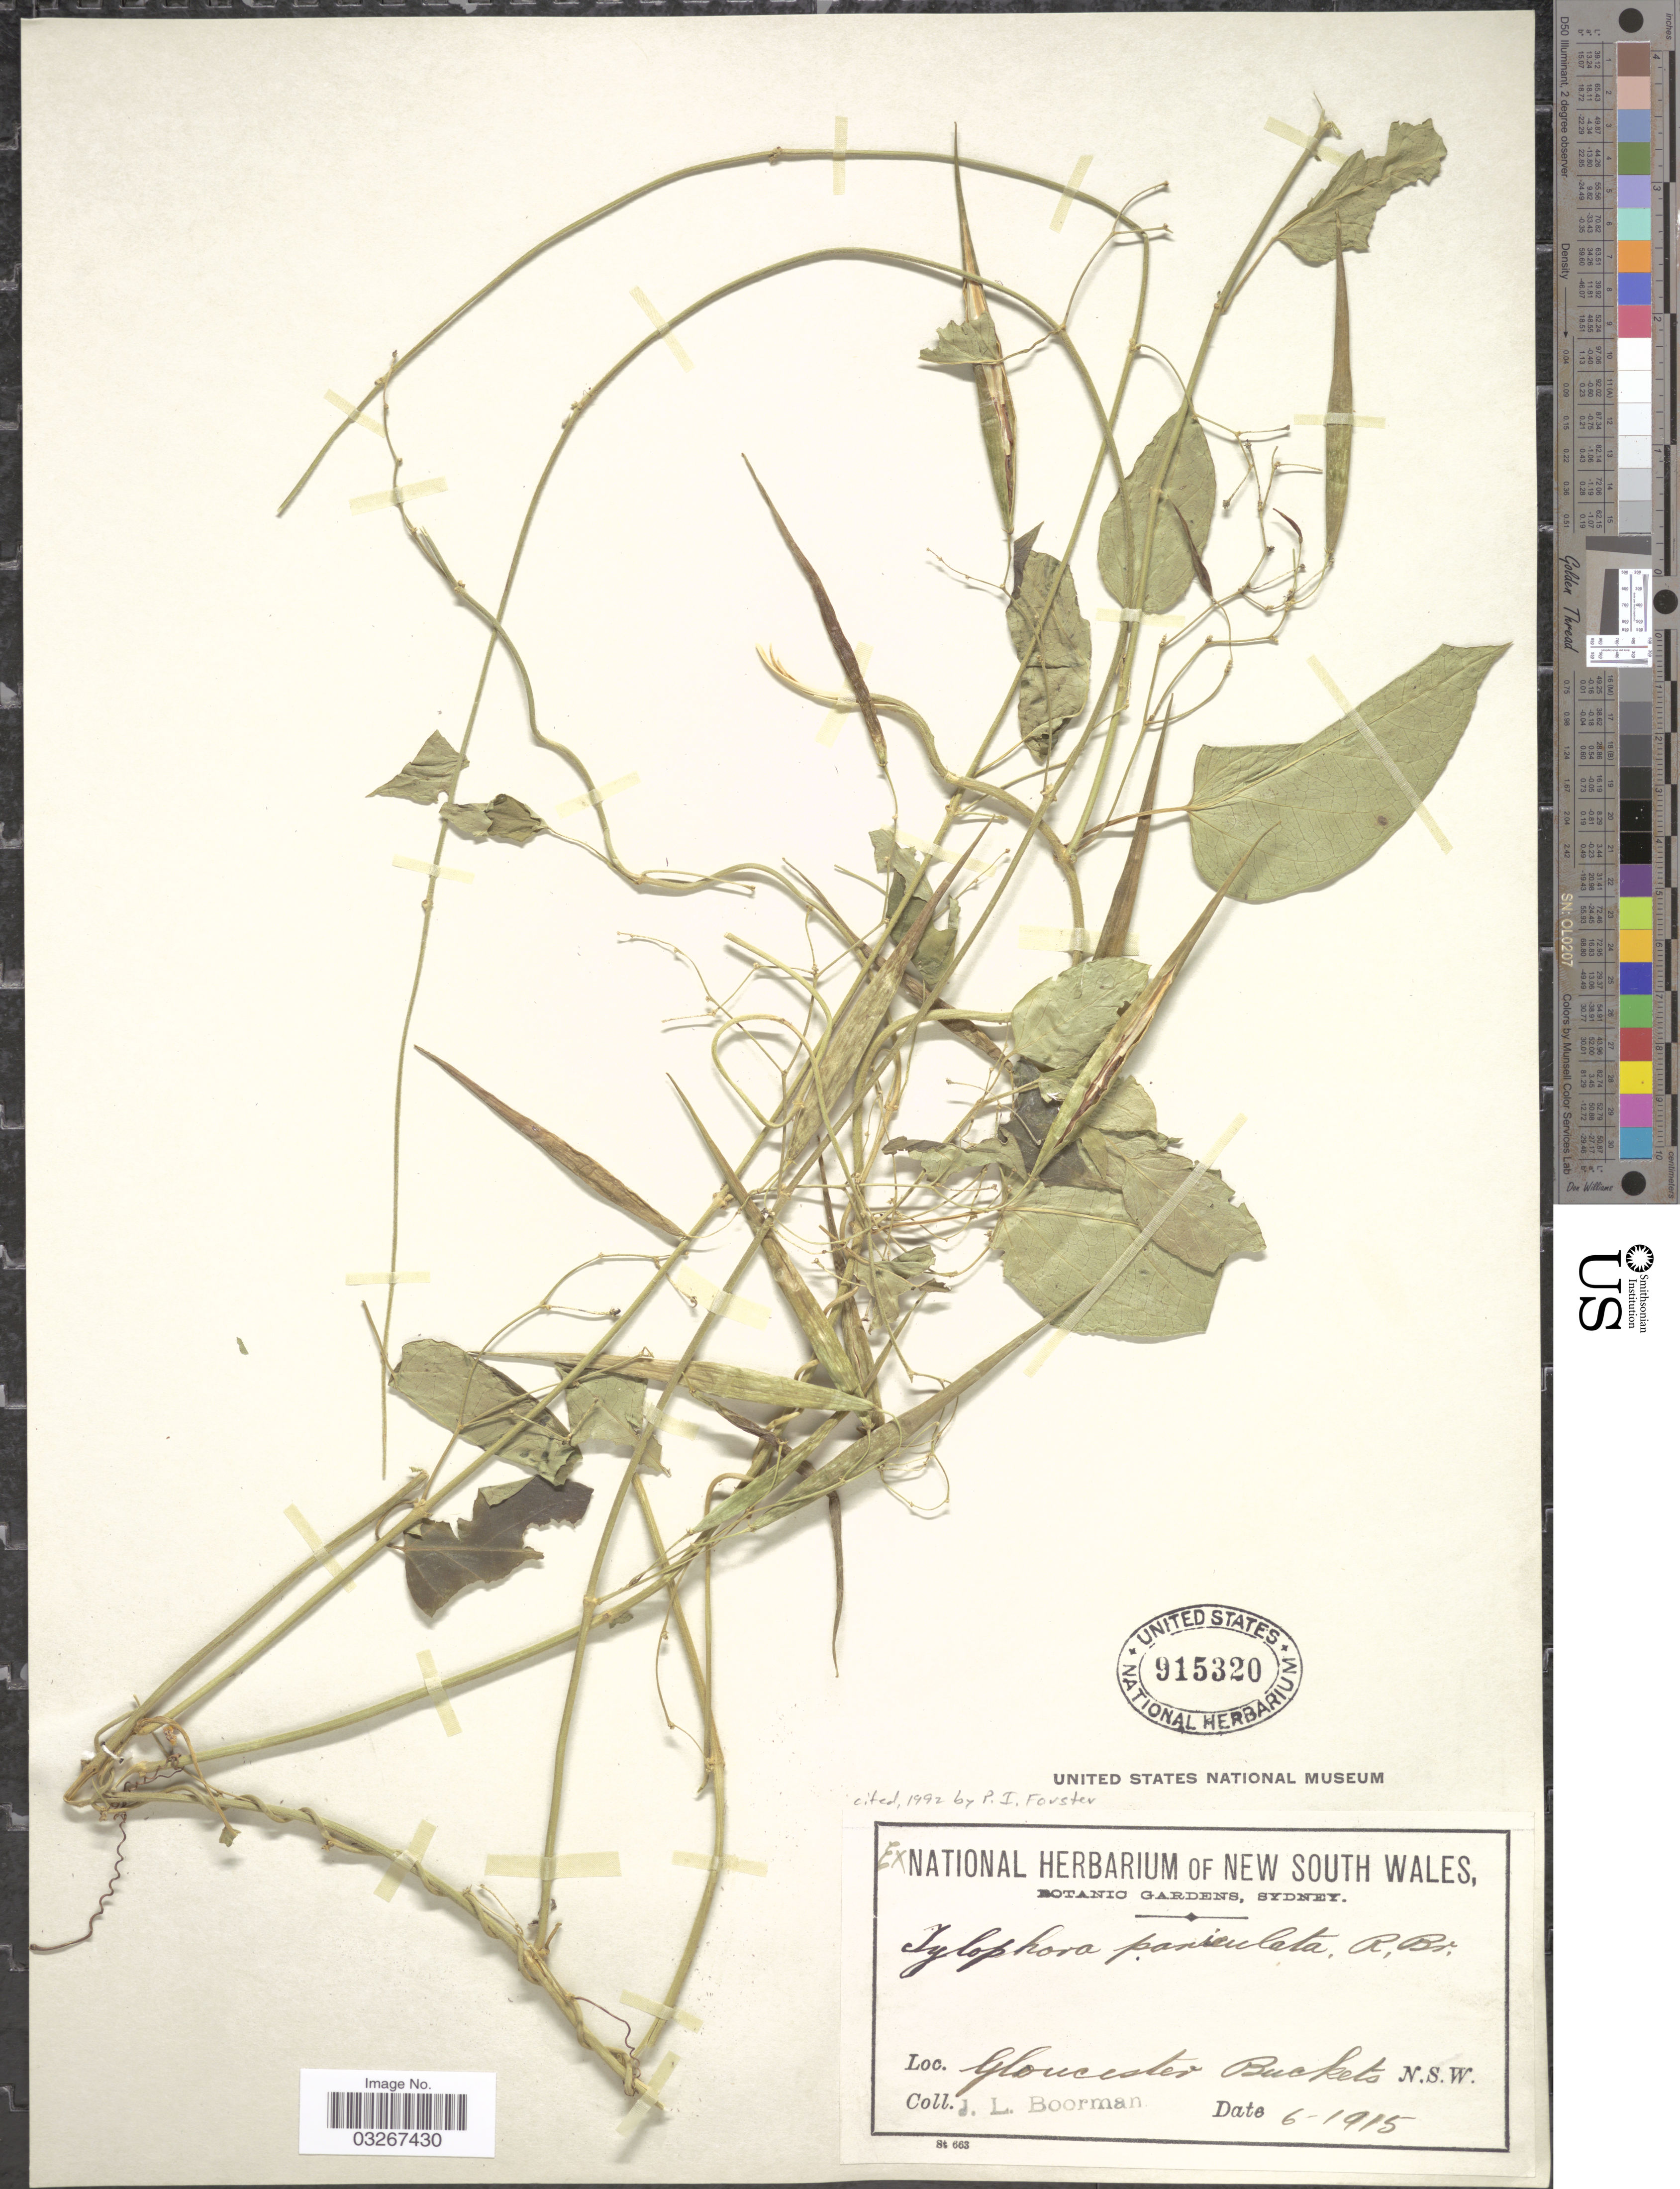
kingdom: Plantae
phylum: Tracheophyta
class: Magnoliopsida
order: Gentianales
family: Apocynaceae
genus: Tylophora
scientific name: Tylophora paniculata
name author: R. Br.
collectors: J. Boorman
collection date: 1915-06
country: Australia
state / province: New South Wales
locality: Gloucester Buckets.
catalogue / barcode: US 915320